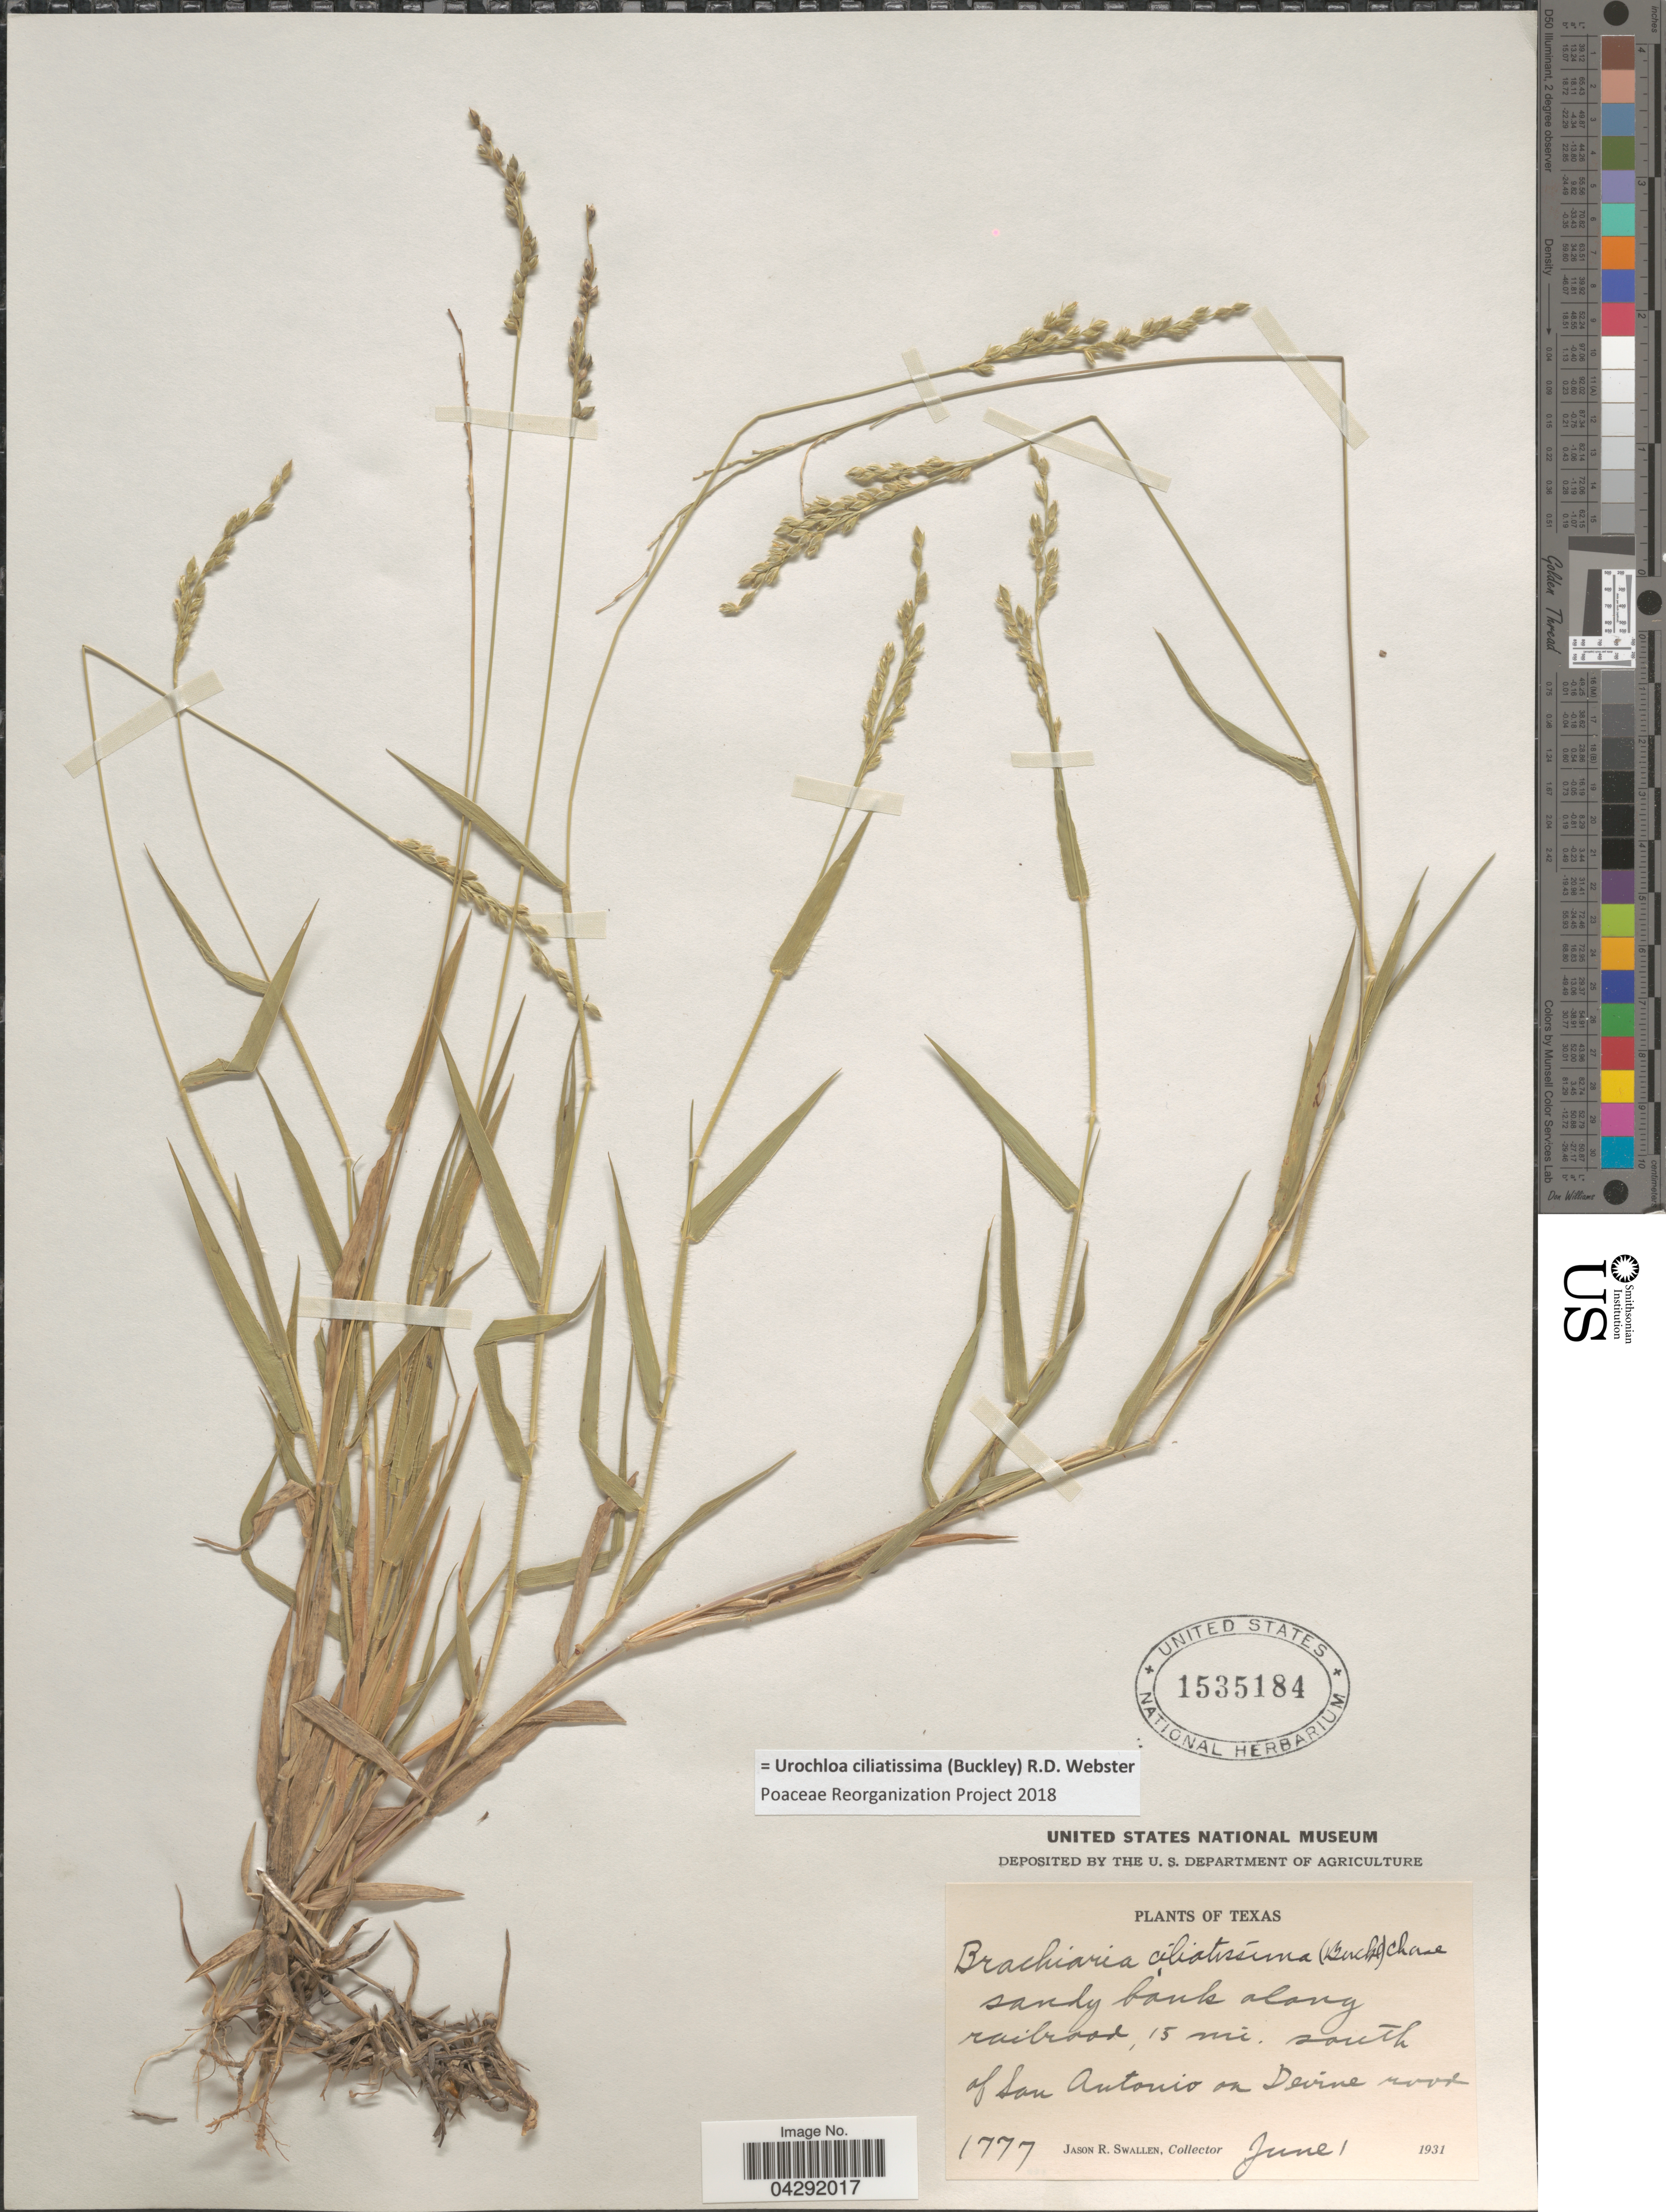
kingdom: Plantae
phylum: Tracheophyta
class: Liliopsida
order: Poales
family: Poaceae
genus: Urochloa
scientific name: Urochloa ciliatissima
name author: (Buckley) R.D. Webster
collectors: J. R. Swallen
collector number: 1777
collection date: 1931-06-01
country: United States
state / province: Texas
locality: Sandy bank along railroad, 15 mi. south of San Antonio on Devine road.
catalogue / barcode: US 1535184